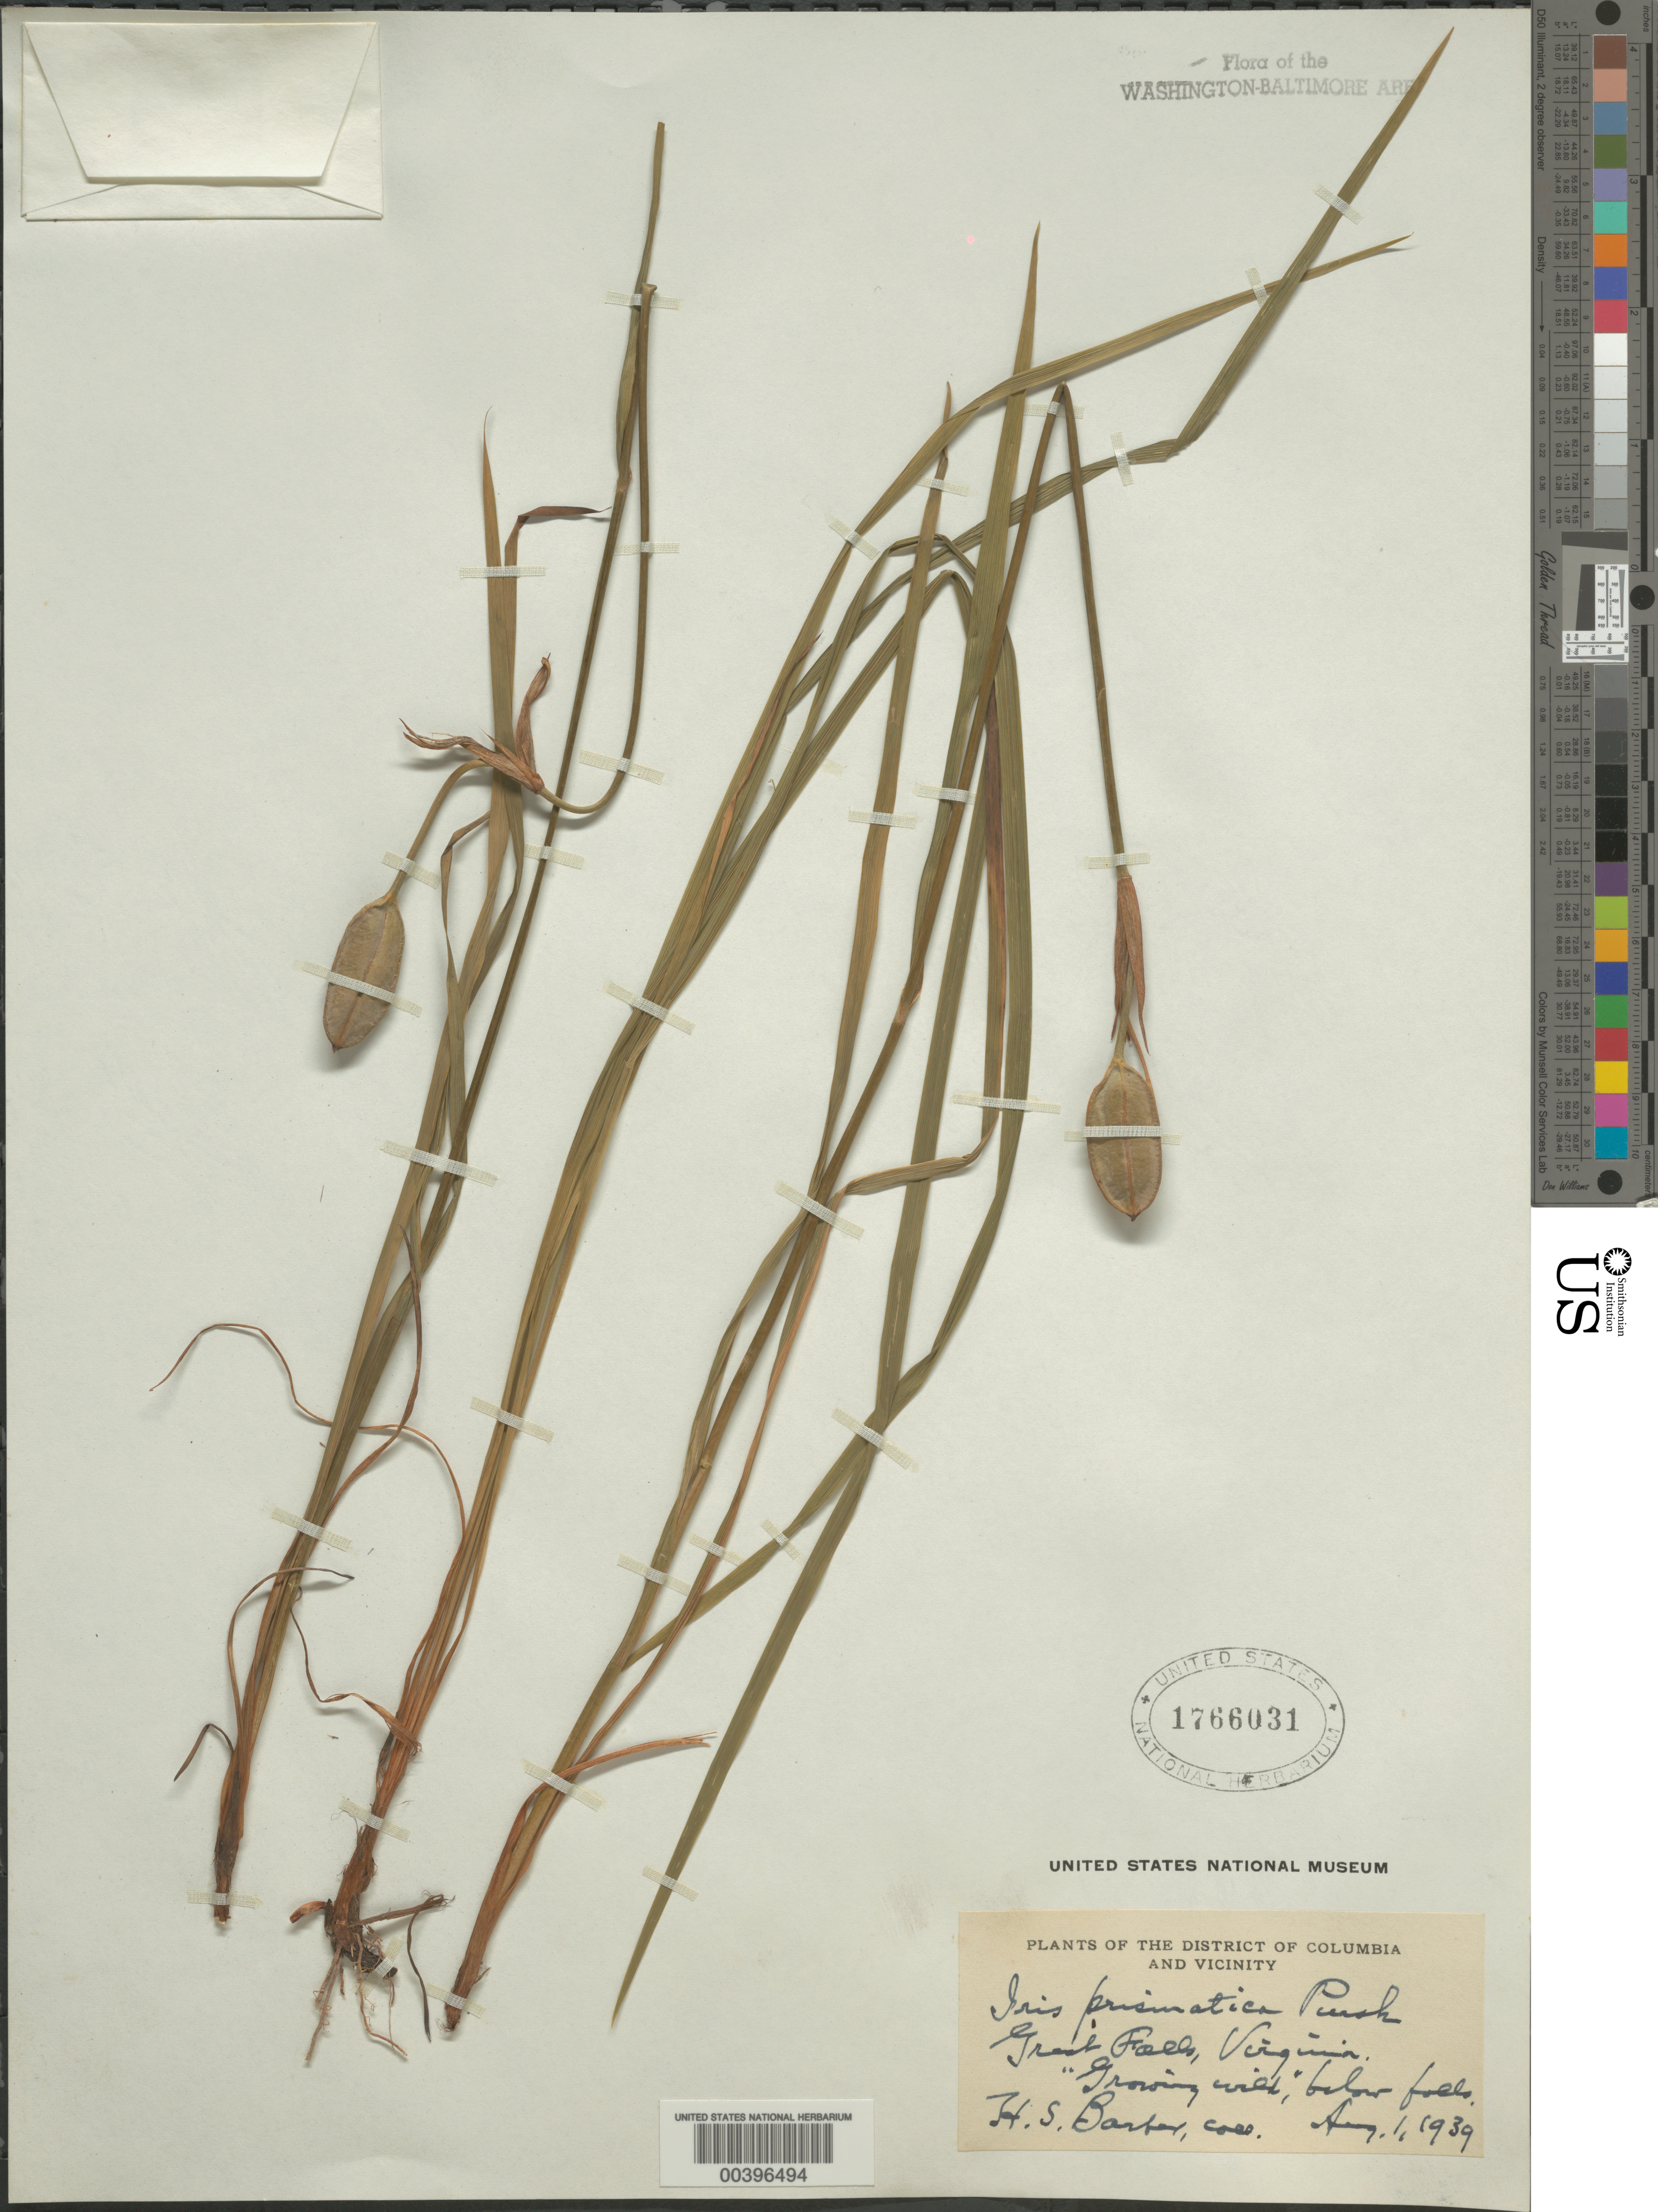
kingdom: Plantae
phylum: Tracheophyta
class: Liliopsida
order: Asparagales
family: Iridaceae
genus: Iris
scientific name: Iris prismatica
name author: Pursh ex Ker Gawl.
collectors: H. Barber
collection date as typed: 01 Aug 1939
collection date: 1939-08-01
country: United States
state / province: Virginia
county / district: Fairfax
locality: Great Falls C. and O. Canal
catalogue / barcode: US 1766031